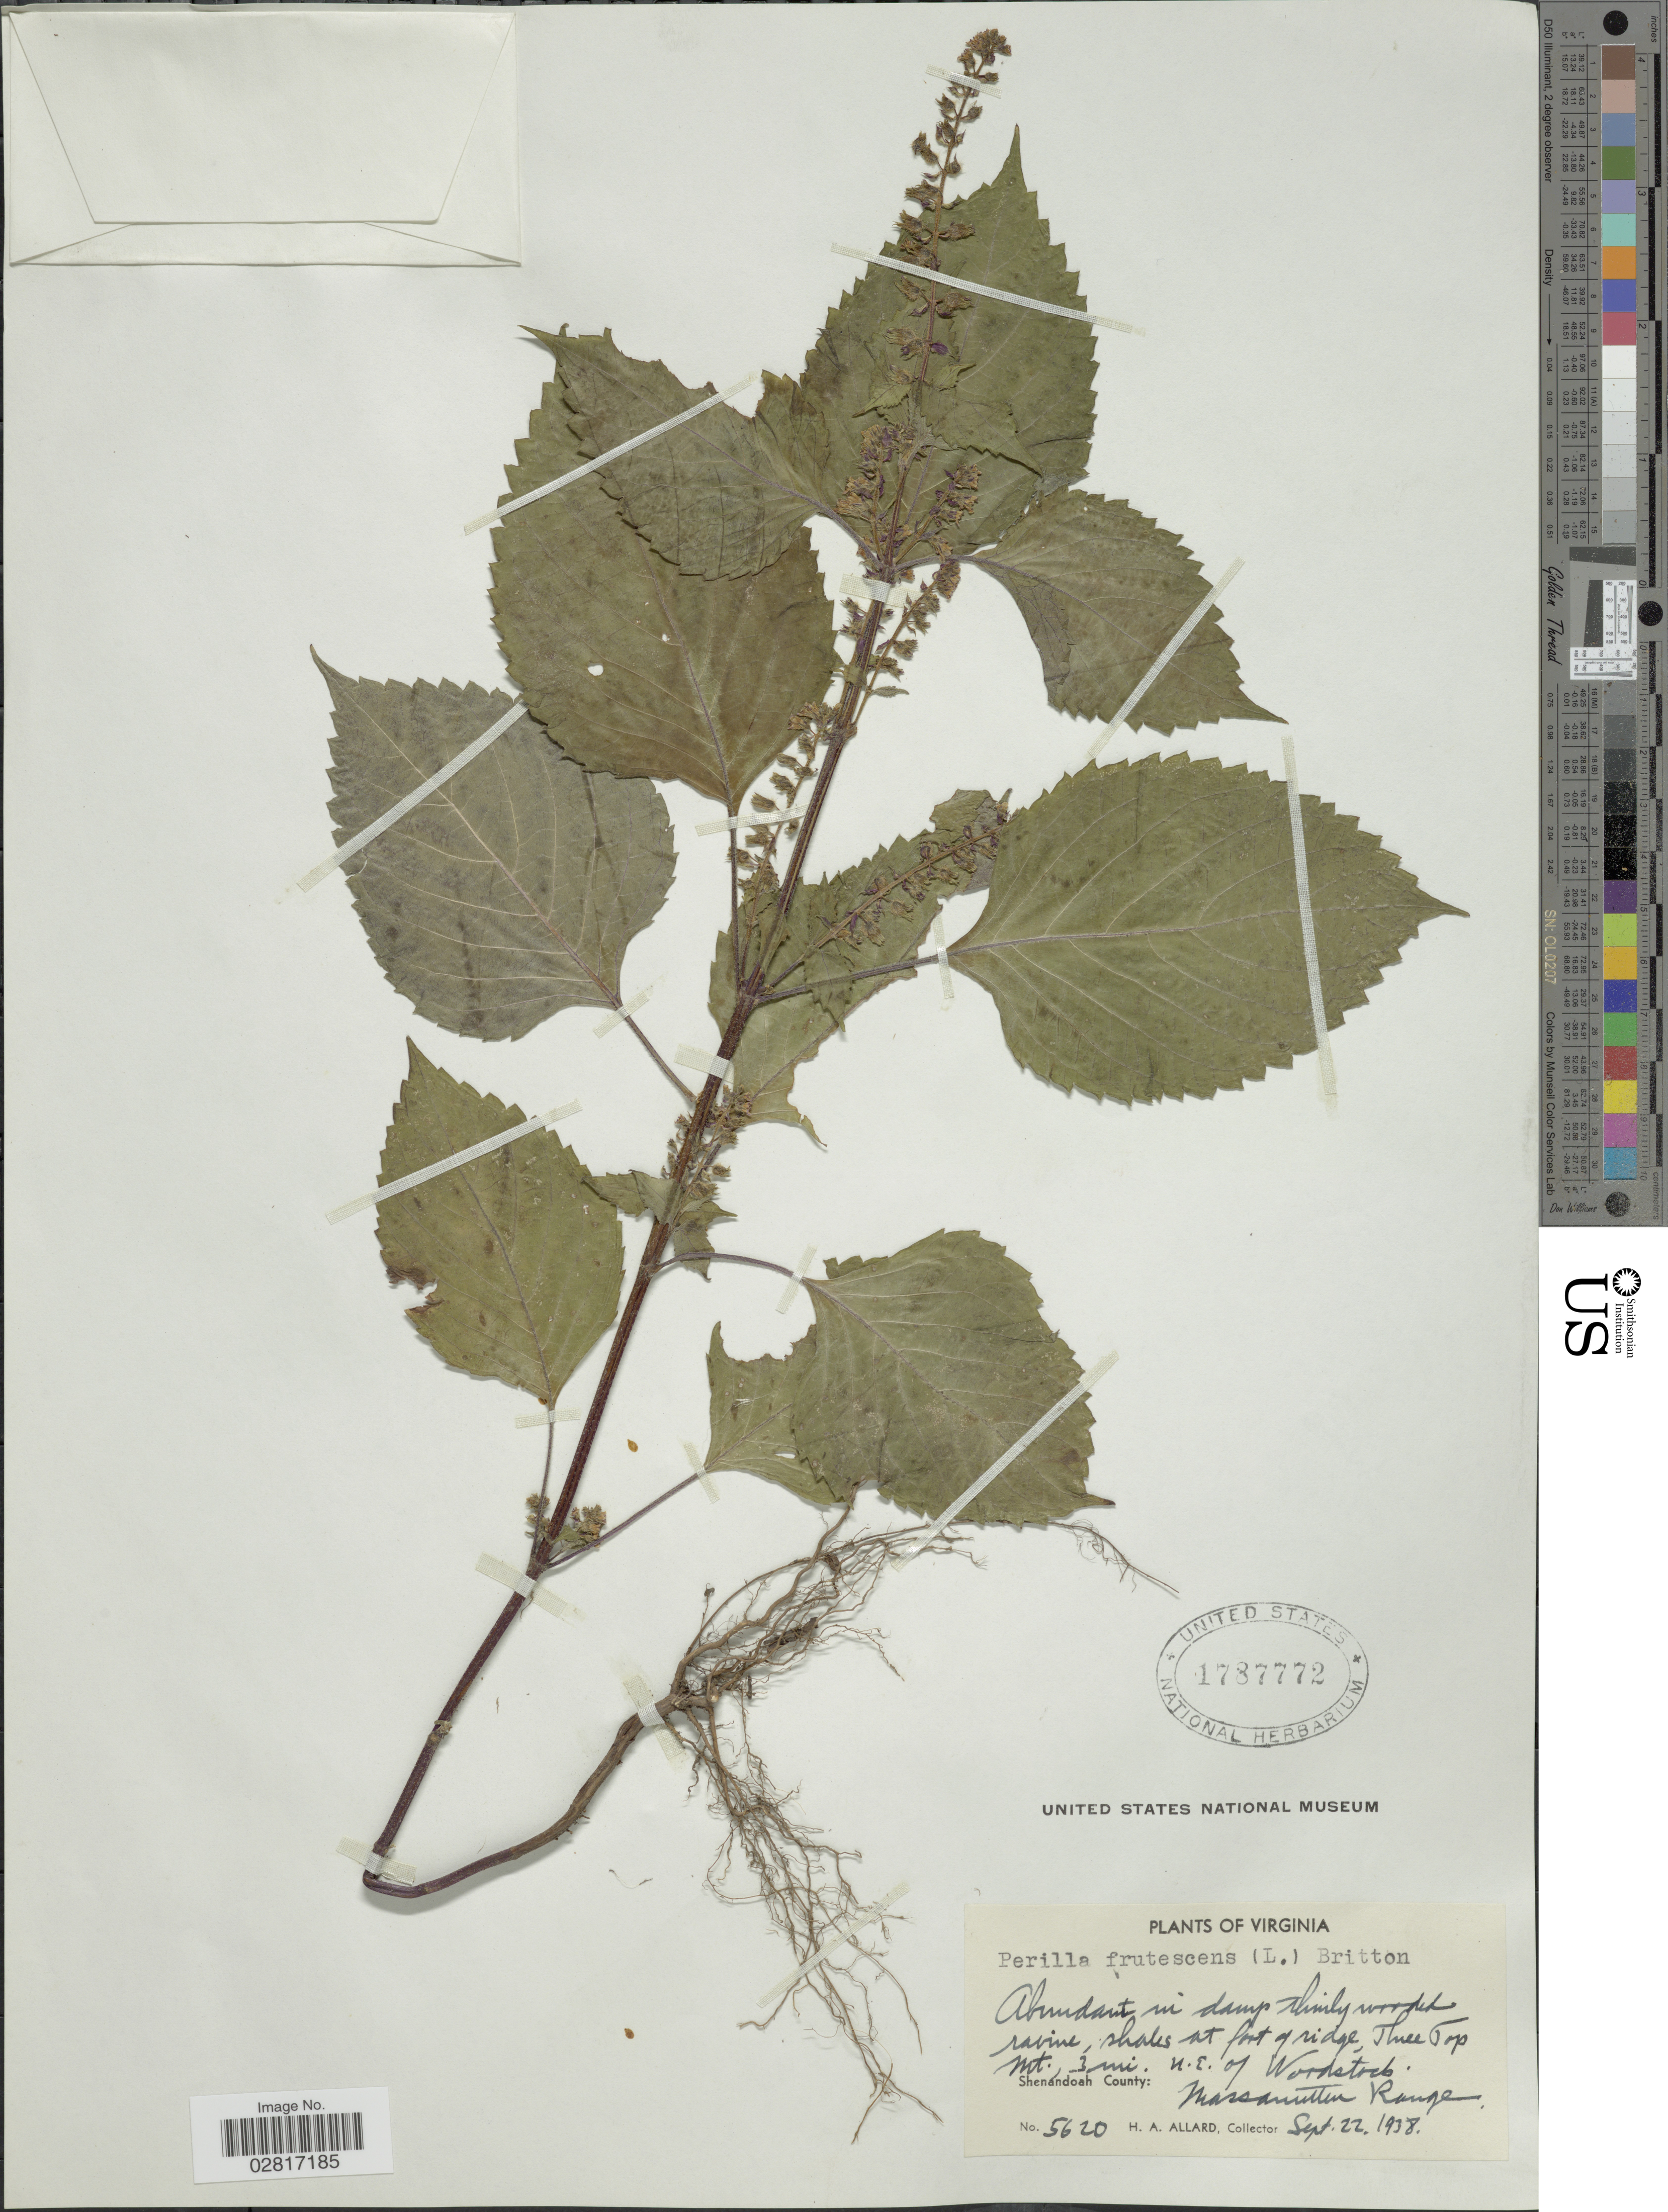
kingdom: Plantae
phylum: Tracheophyta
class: Magnoliopsida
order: Lamiales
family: Lamiaceae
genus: Perilla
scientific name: Perilla frutescens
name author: (L.) Britton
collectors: H. A. Allard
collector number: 5620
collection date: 1938-09-22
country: United States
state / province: Virginia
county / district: Shenandoah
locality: Shales at foot of ridge, Three Top Mt., 3 mi. n.e. of Woodstock, Shenandoah County: Massanutten Range.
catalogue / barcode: US 1787772